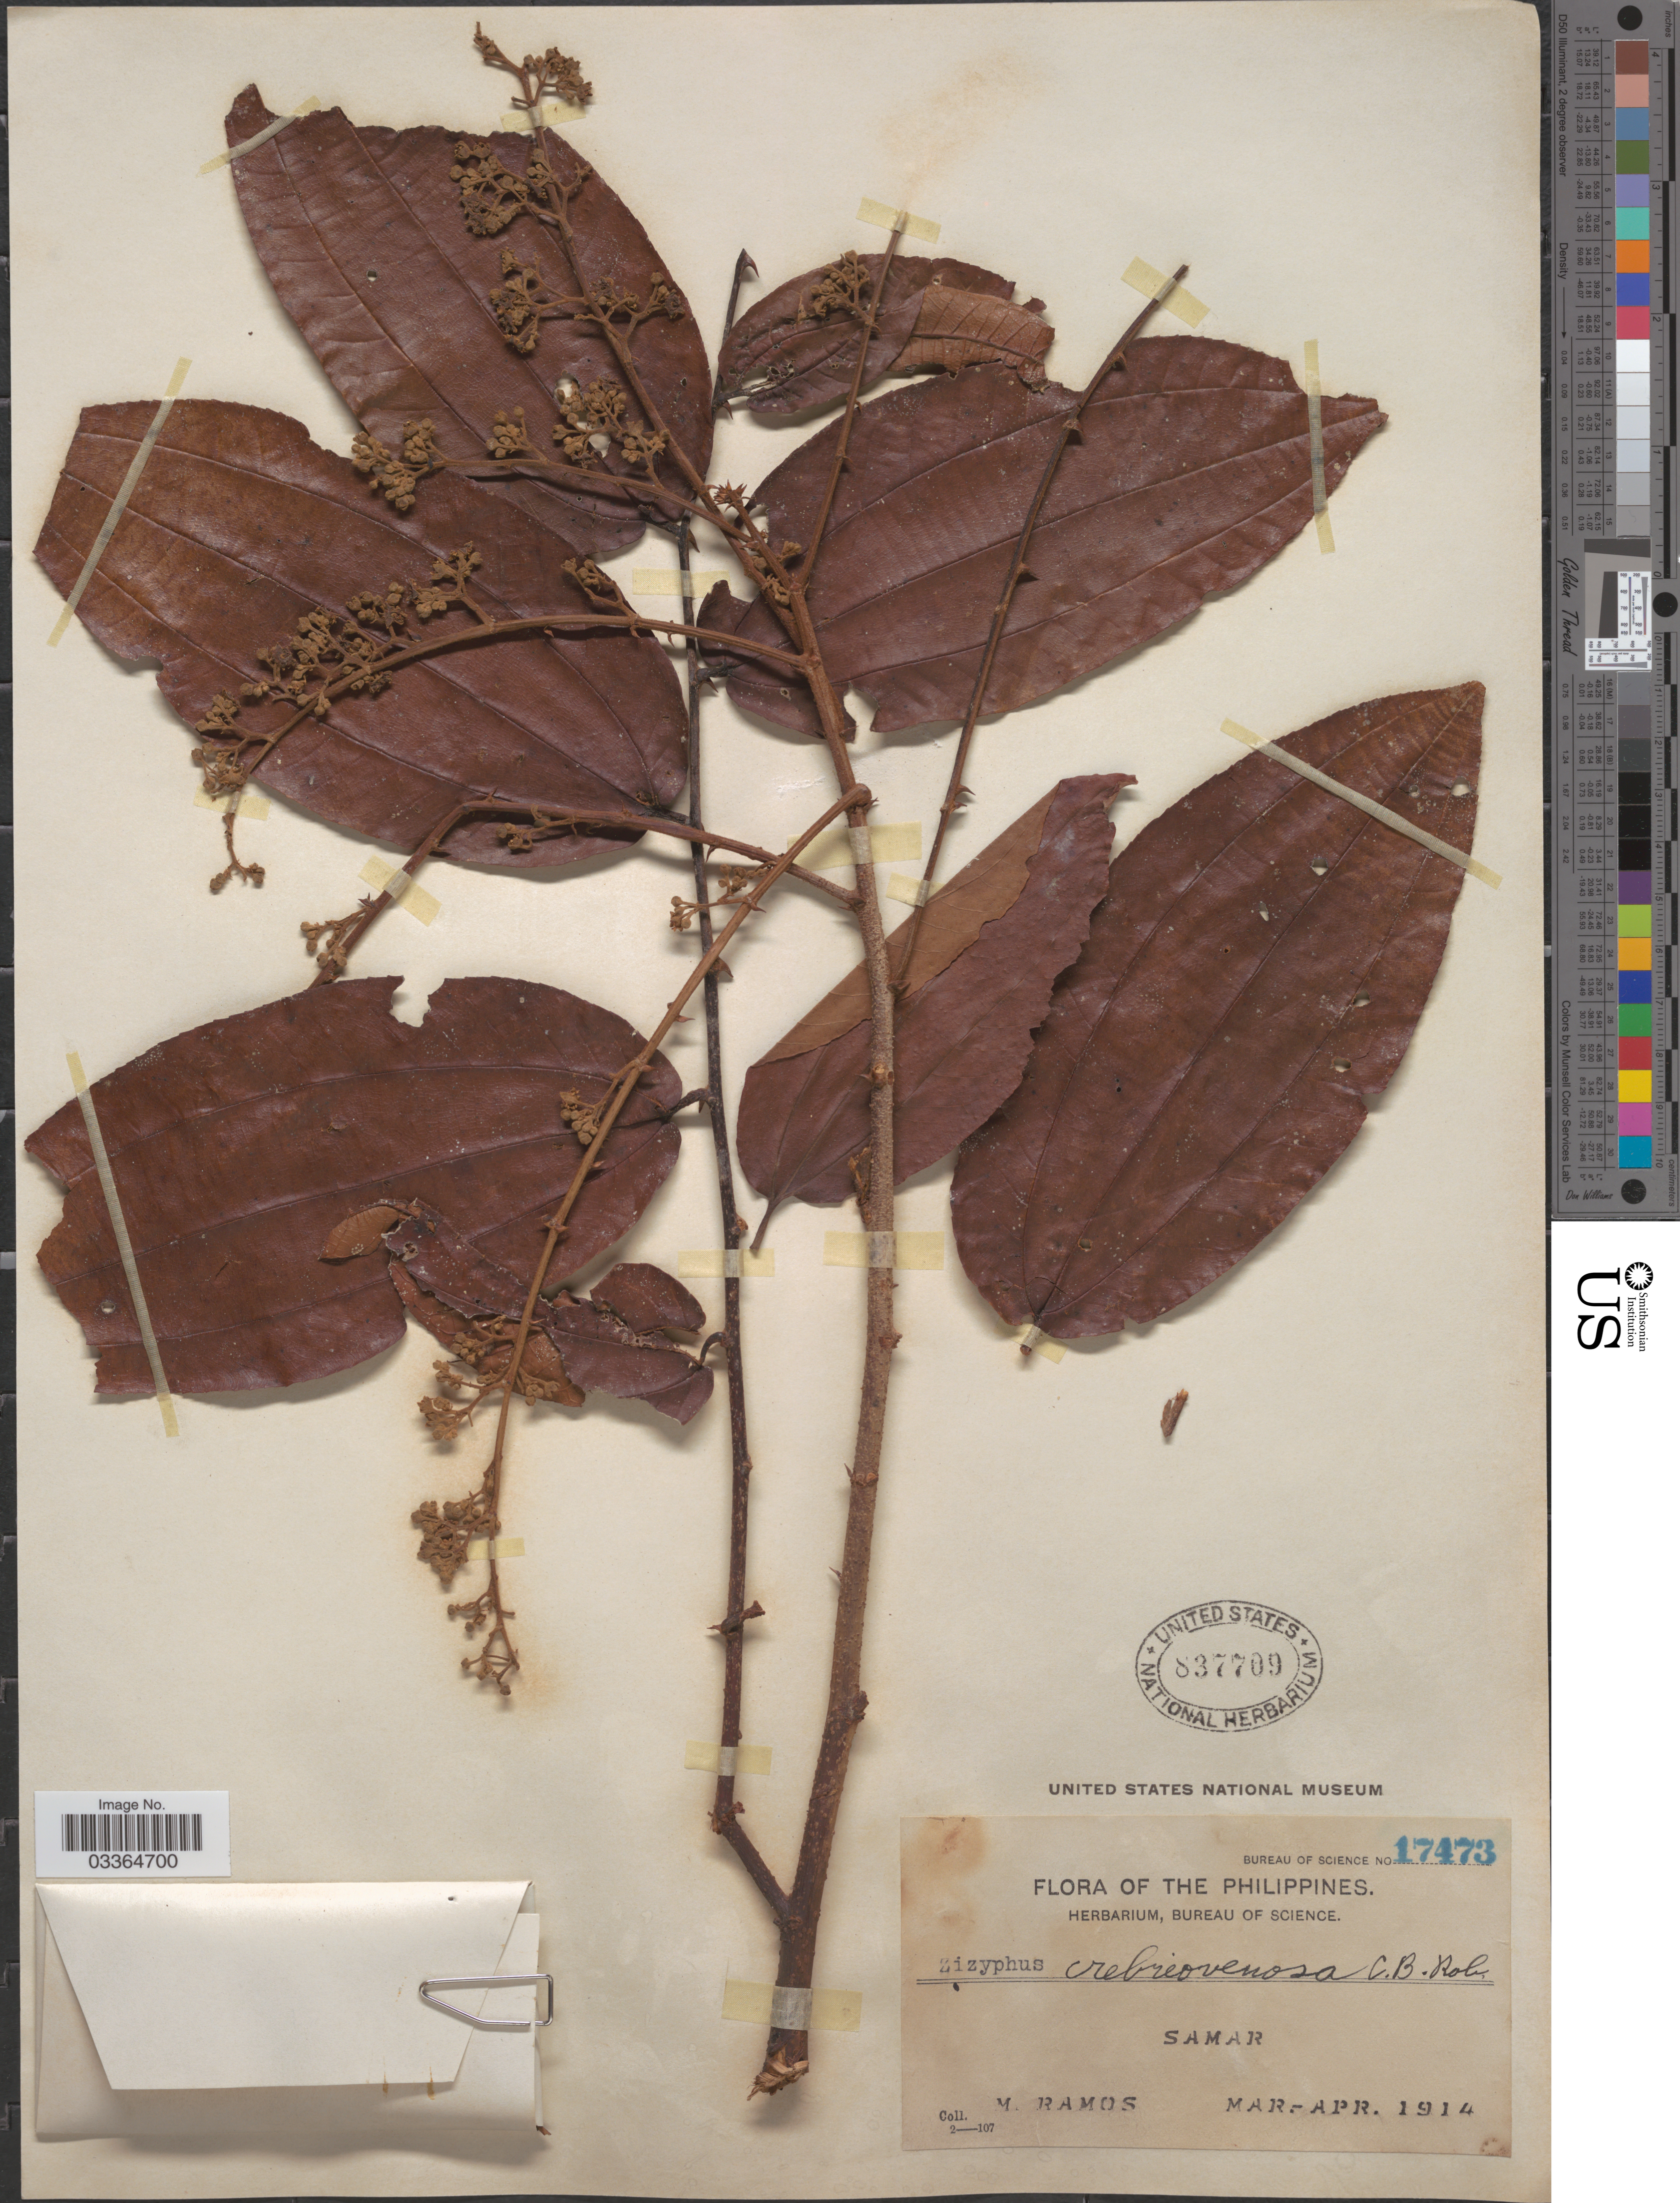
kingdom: Plantae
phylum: Tracheophyta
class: Magnoliopsida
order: Rosales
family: Rhamnaceae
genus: Ziziphus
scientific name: Ziziphus crebrivenosa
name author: C.B. Rob.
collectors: M. Ramos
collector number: Bureau of Science 17473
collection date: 1914-03/1914-04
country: Philippines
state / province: Eastern Visayas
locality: Samar.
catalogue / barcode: US 837709